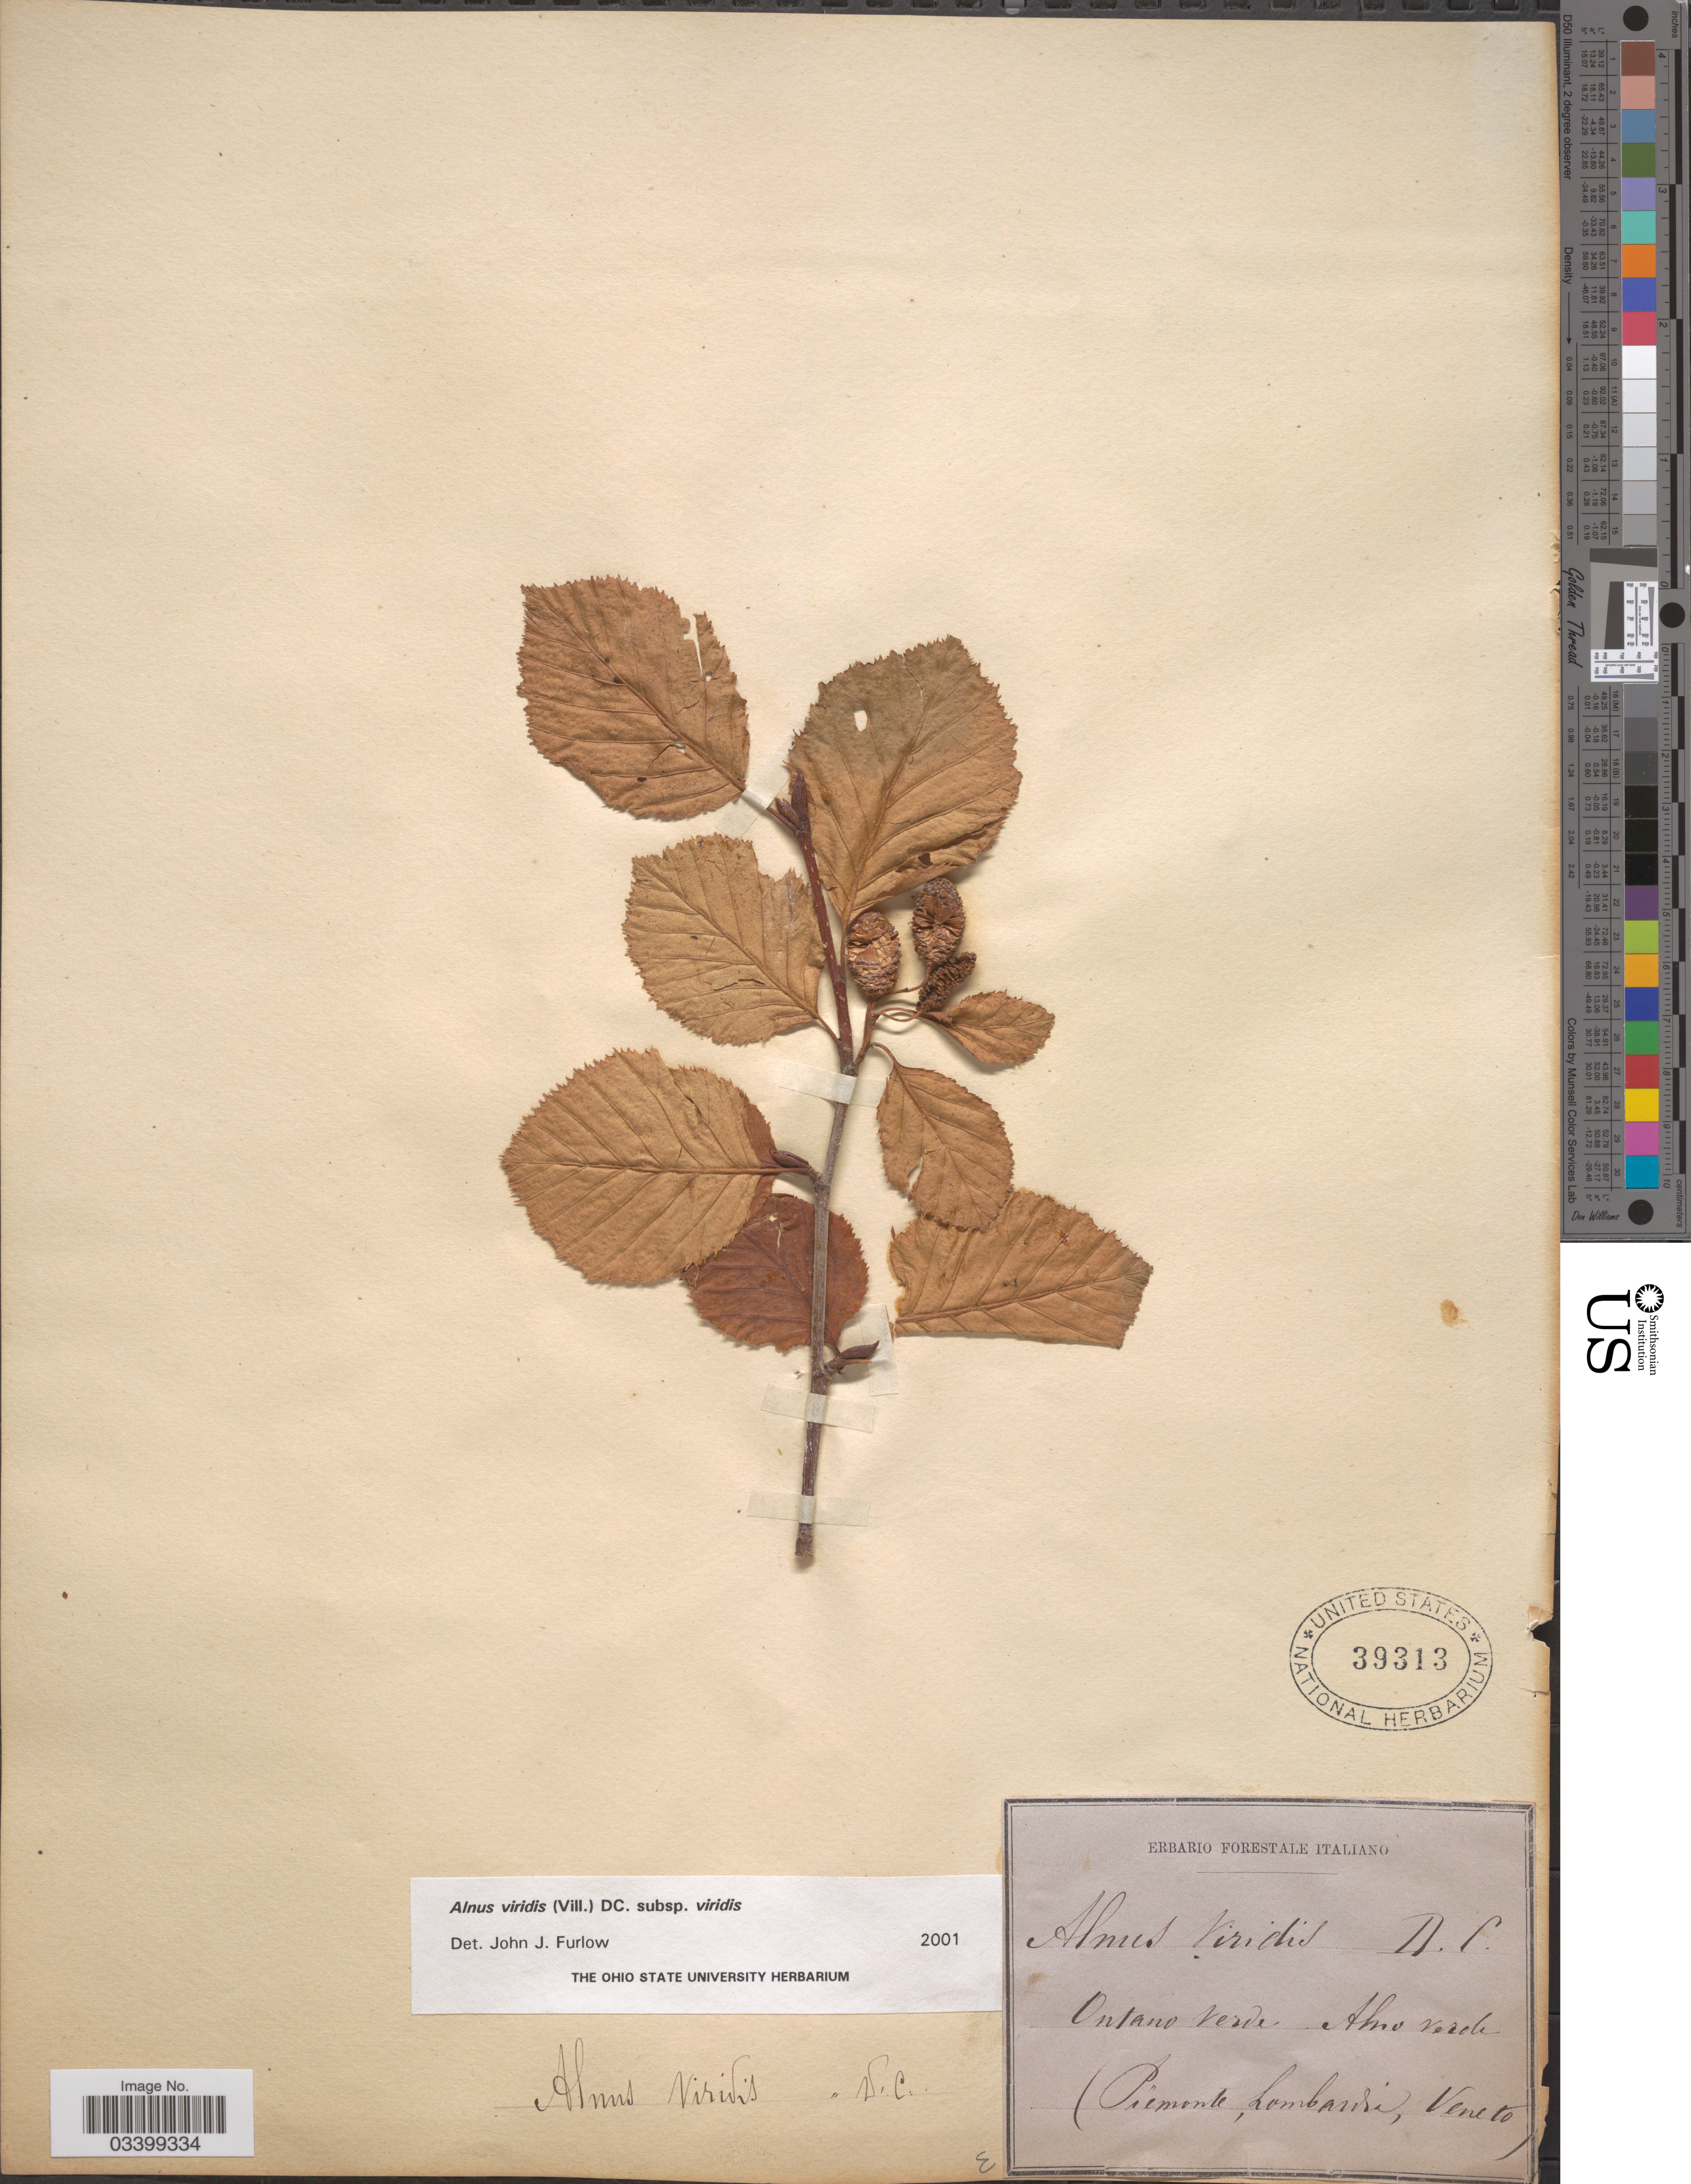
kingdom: Plantae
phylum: Tracheophyta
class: Magnoliopsida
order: Fagales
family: Betulaceae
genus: Alnus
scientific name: Alnus viridis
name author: (Chaix) DC.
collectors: Ex herb. Forestale Italiano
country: Italy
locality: Ontano verde. Almo [interpreted] verde.(Piemonte, Lombanira [interpreted], Veneto).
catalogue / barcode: US 39313